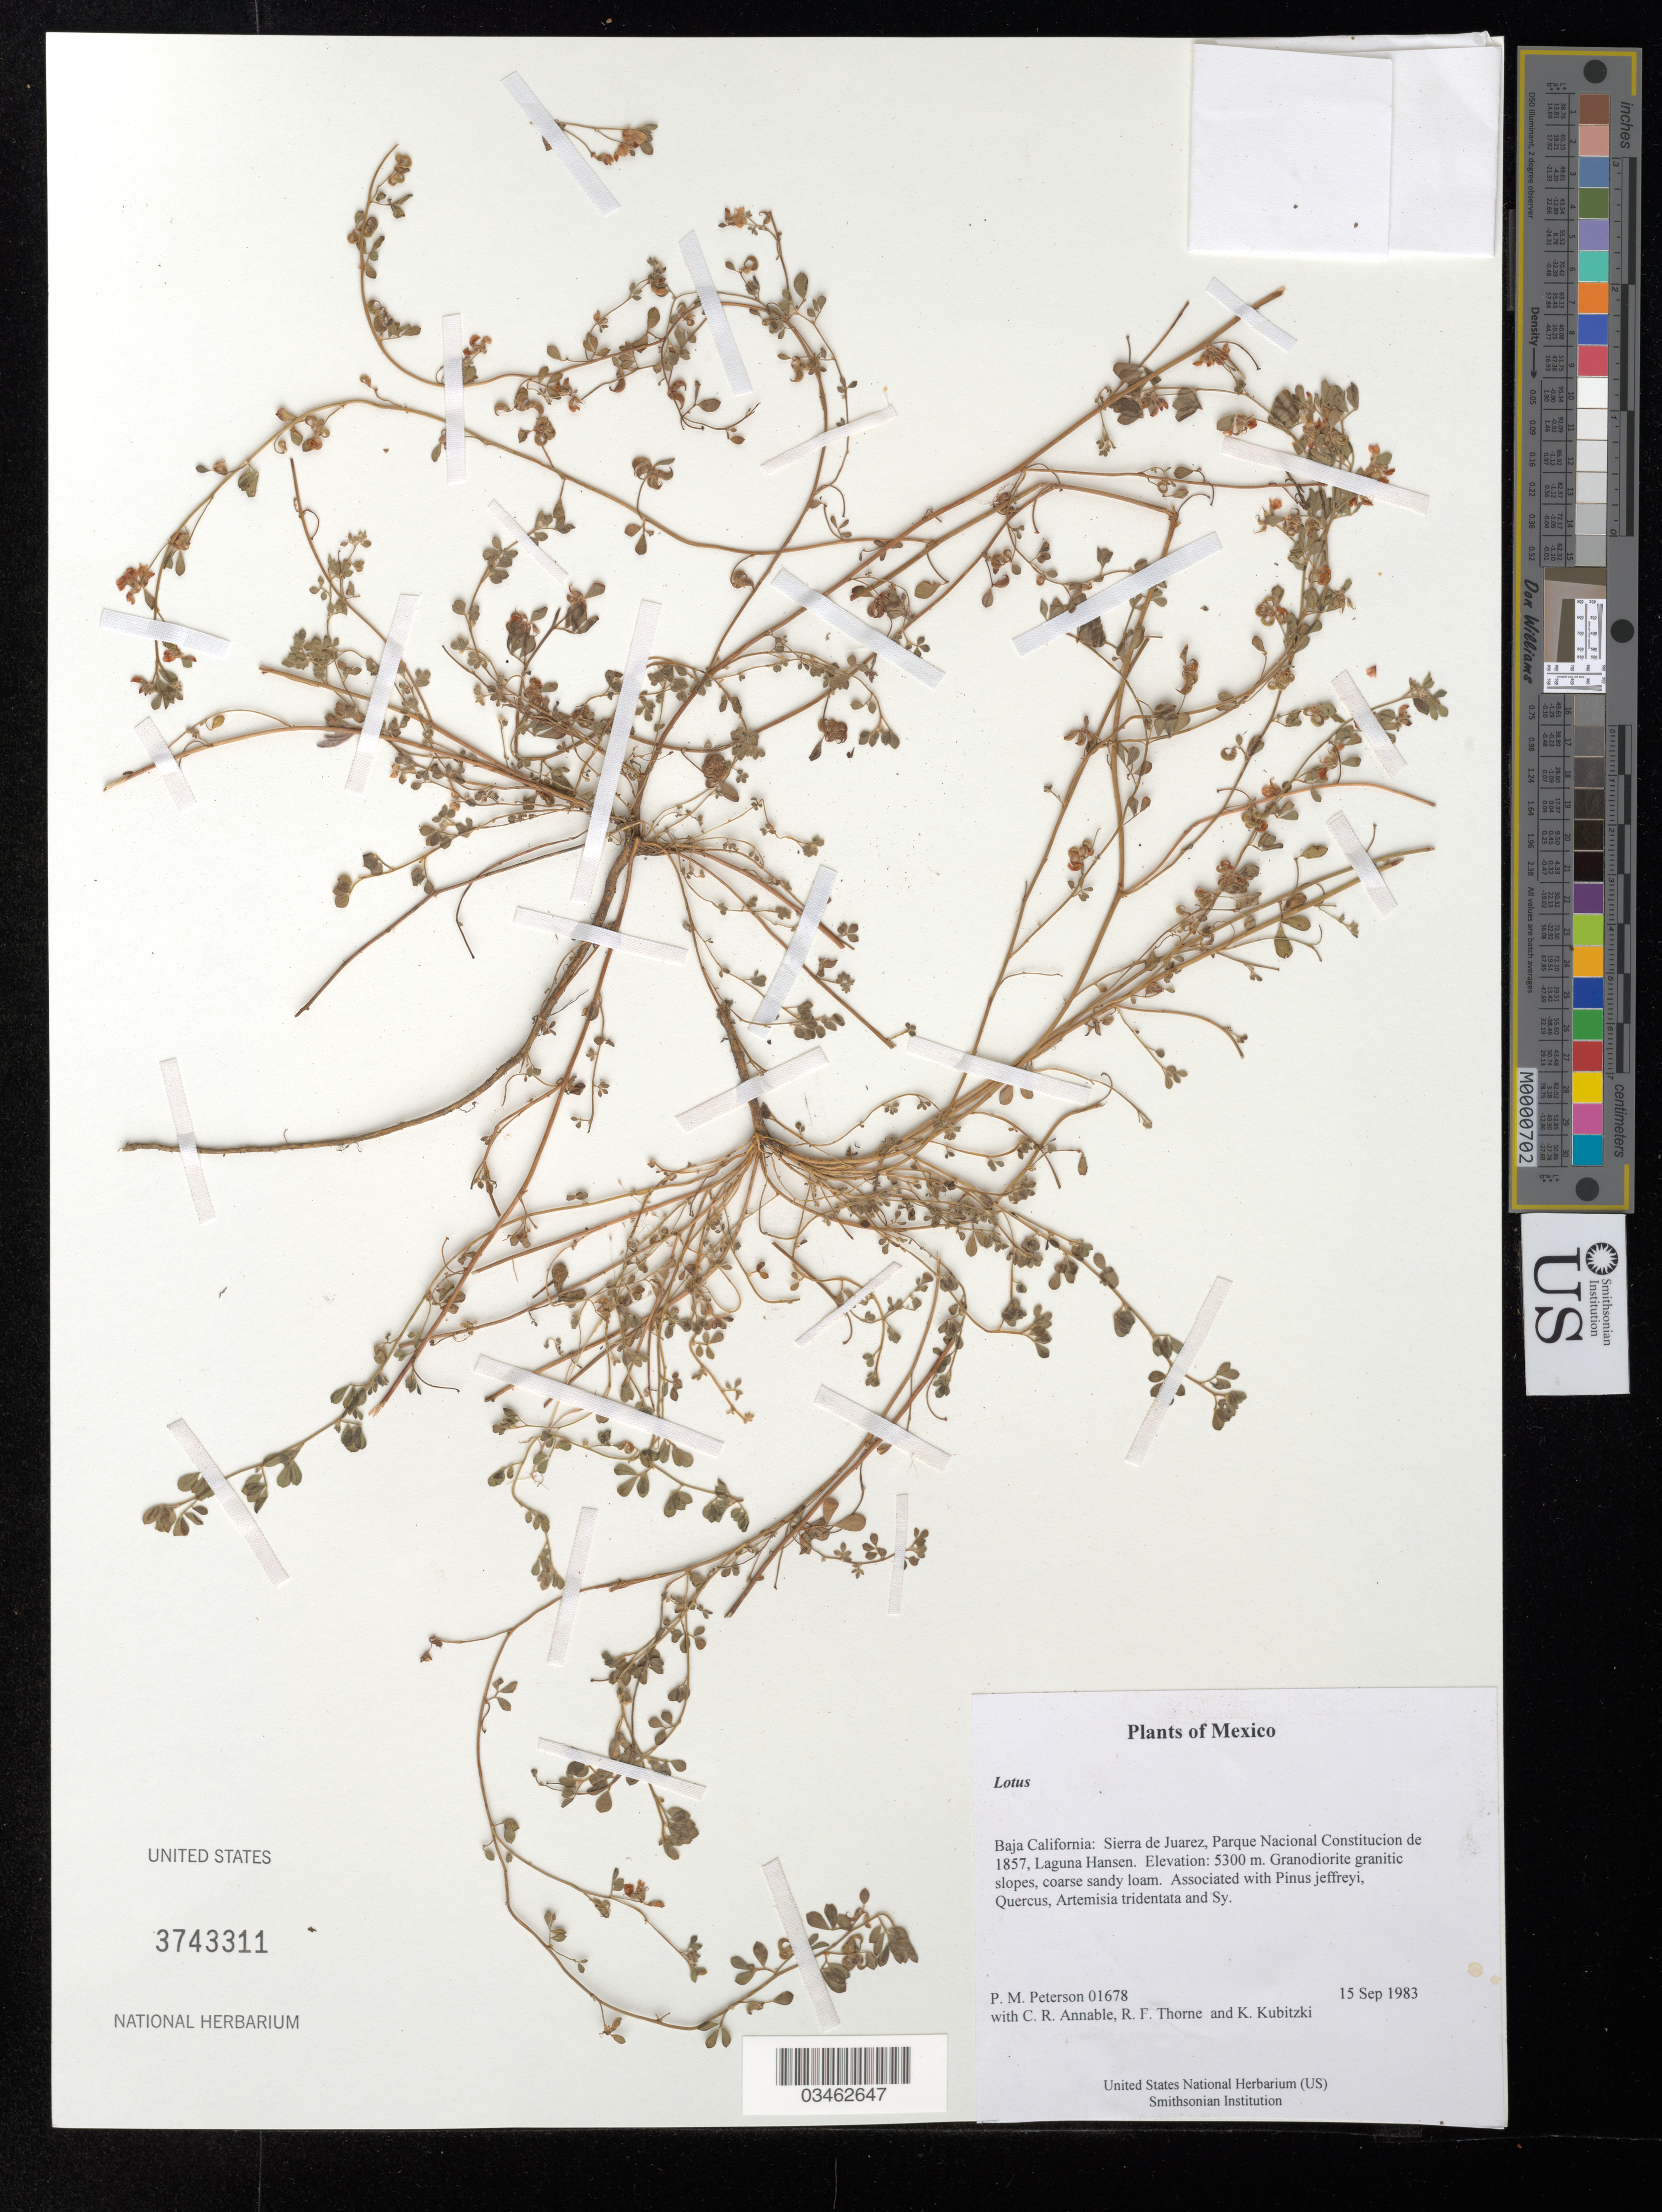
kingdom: Plantae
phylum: Tracheophyta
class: Magnoliopsida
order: Fabales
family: Fabaceae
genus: Lotus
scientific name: Lotus sp.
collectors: P. M. Peterson, C. R. Annable, R. F. Thorne & K. Kubitzki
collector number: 01678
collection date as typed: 15 Sep 1983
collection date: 1983-09-15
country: Mexico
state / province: Baja California Norte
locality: Sierra de Juarez, Parque Nacional Constitucion de 1857, Laguna Hansen.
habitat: Granodiorite granitic slopes, coarse sandy loam. Associated with Pinus jeffreyi, Quercus, Artemisia tridentata and Sy.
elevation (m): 5300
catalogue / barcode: US 3743311